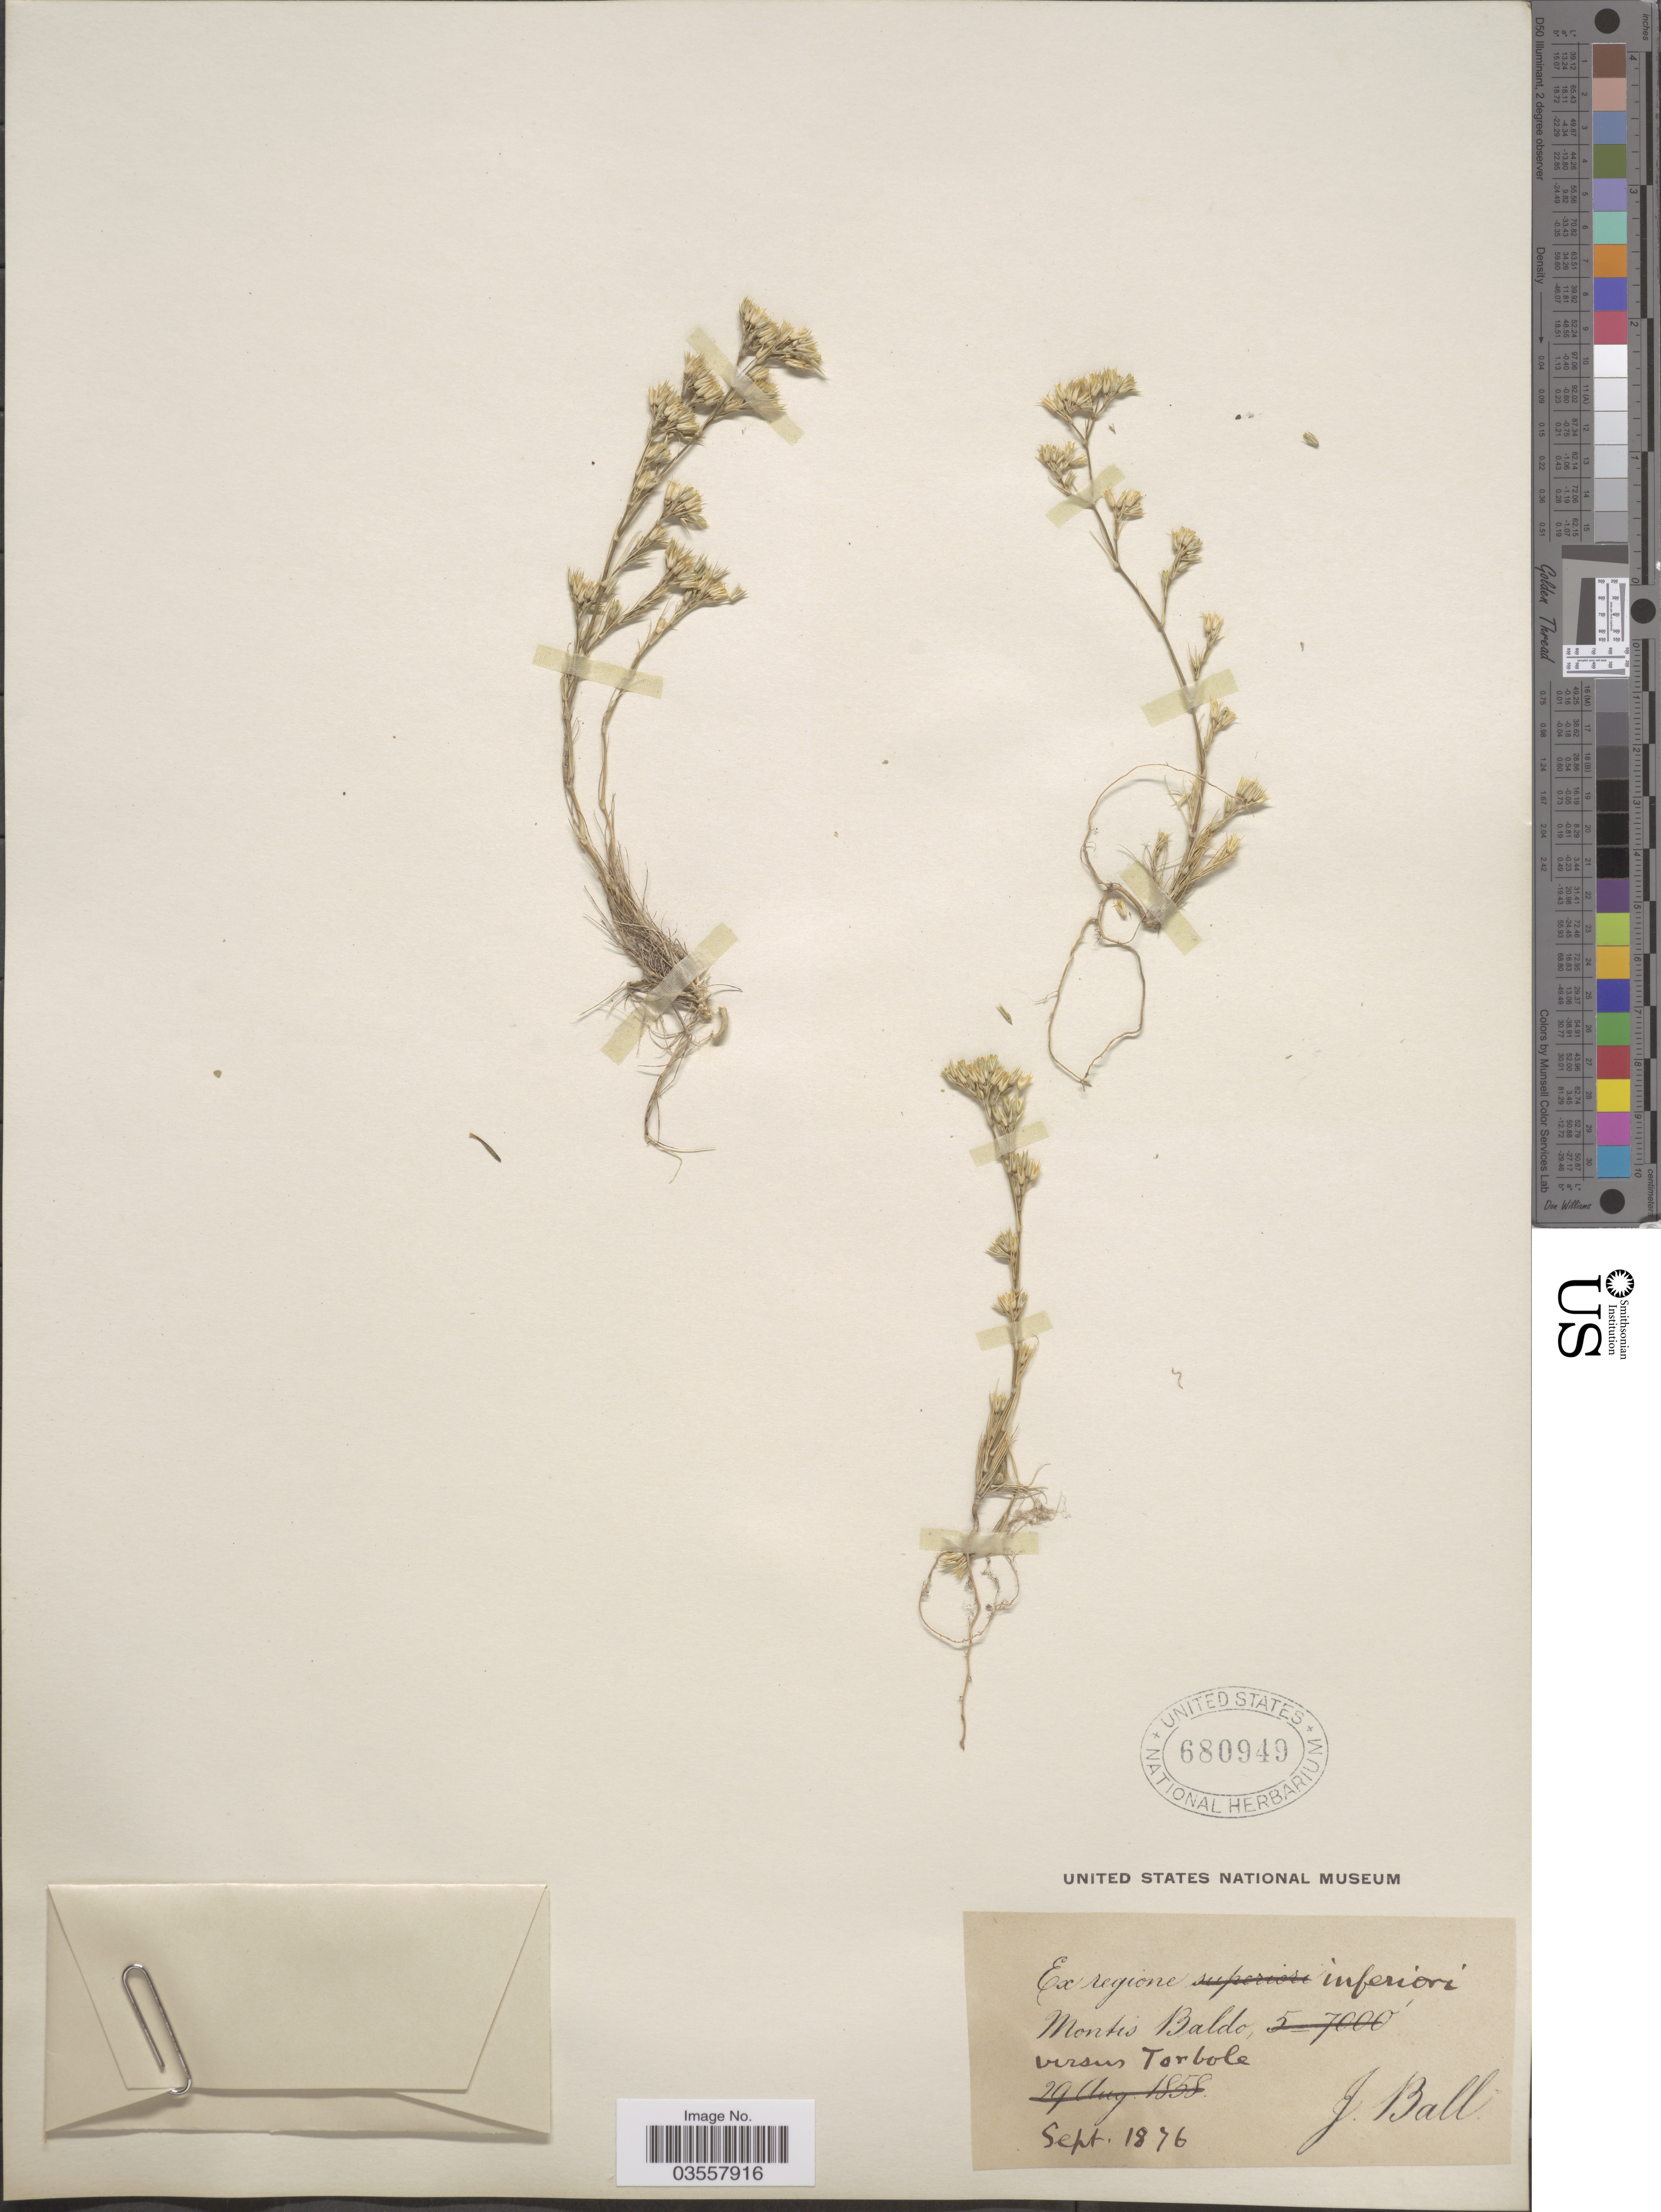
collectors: J. Ball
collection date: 1876-09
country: Italy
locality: Ex regione inferiori Montis Baldo, versus Torbole.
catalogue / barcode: US 680949